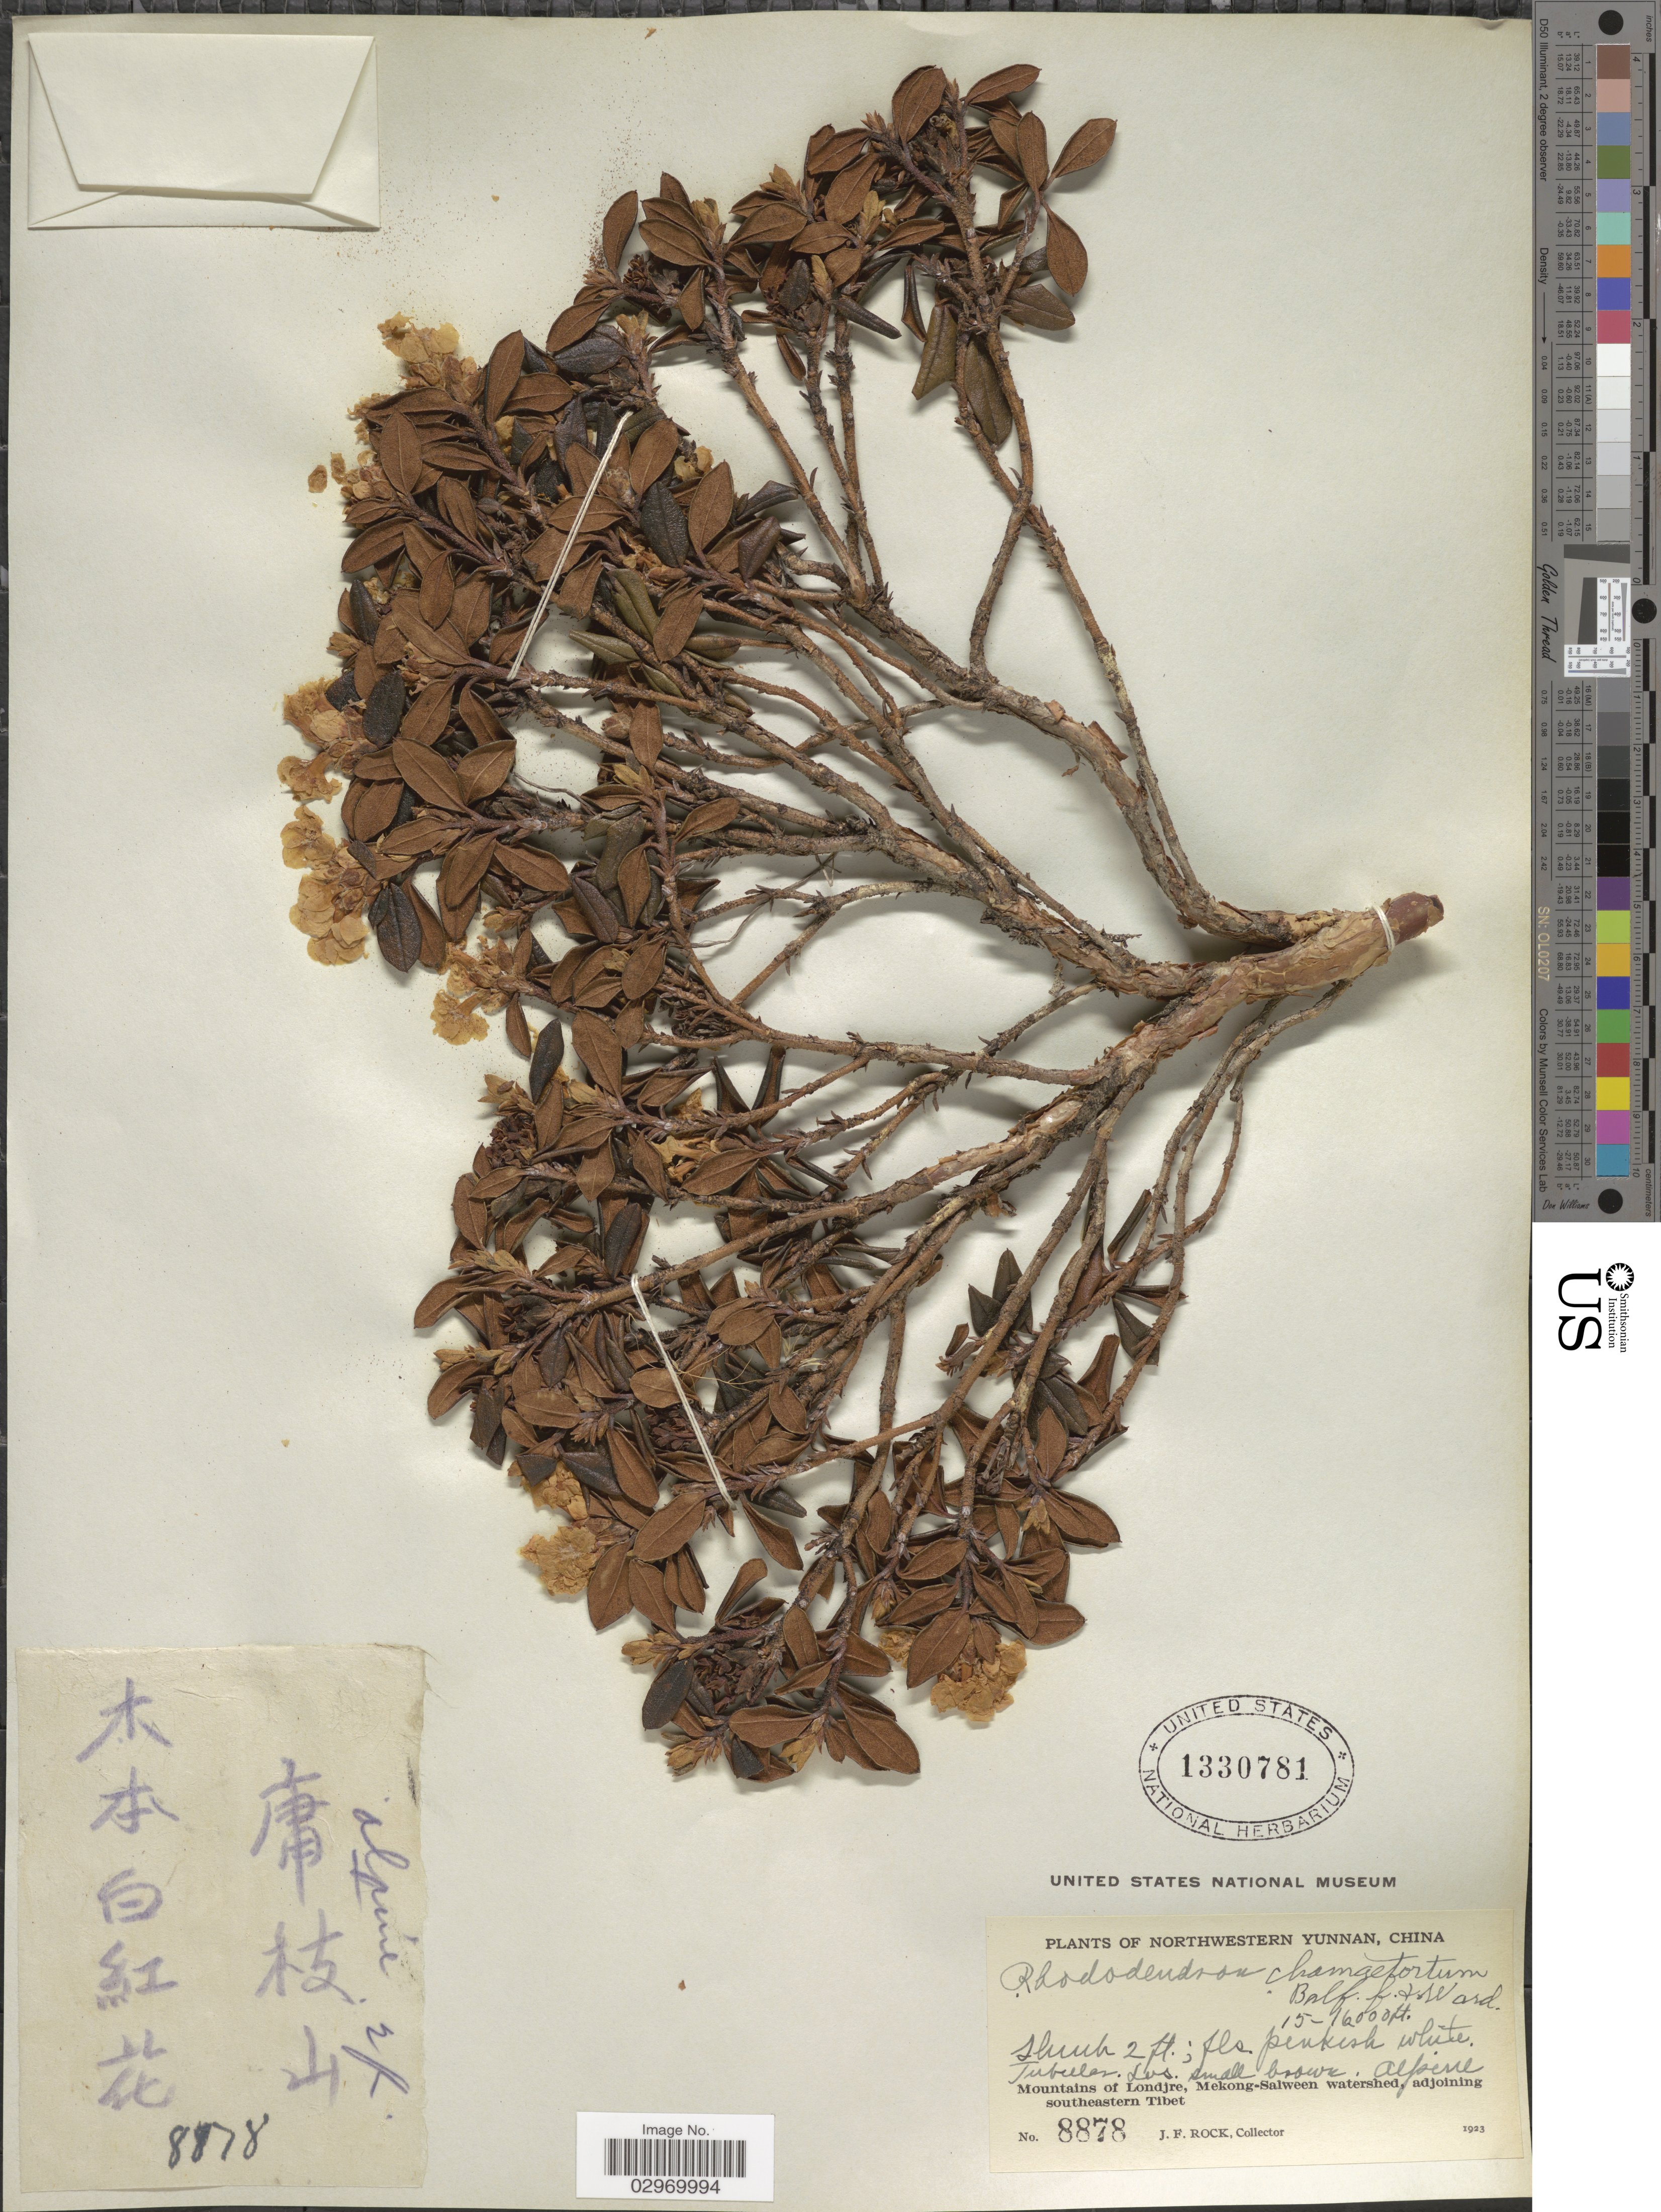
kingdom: Plantae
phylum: Tracheophyta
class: Magnoliopsida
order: Ericales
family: Ericaceae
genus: Rhododendron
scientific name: Rhododendron chamaetortum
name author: Balf. f. & Kingdon-Ward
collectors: J. Rock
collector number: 8878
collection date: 1923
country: China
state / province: Yunnan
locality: Northwestern Yunnan, Mountains of Londjre, Mekong-Salween watershed, adjoining southeastern Tibet.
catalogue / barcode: US 1330781